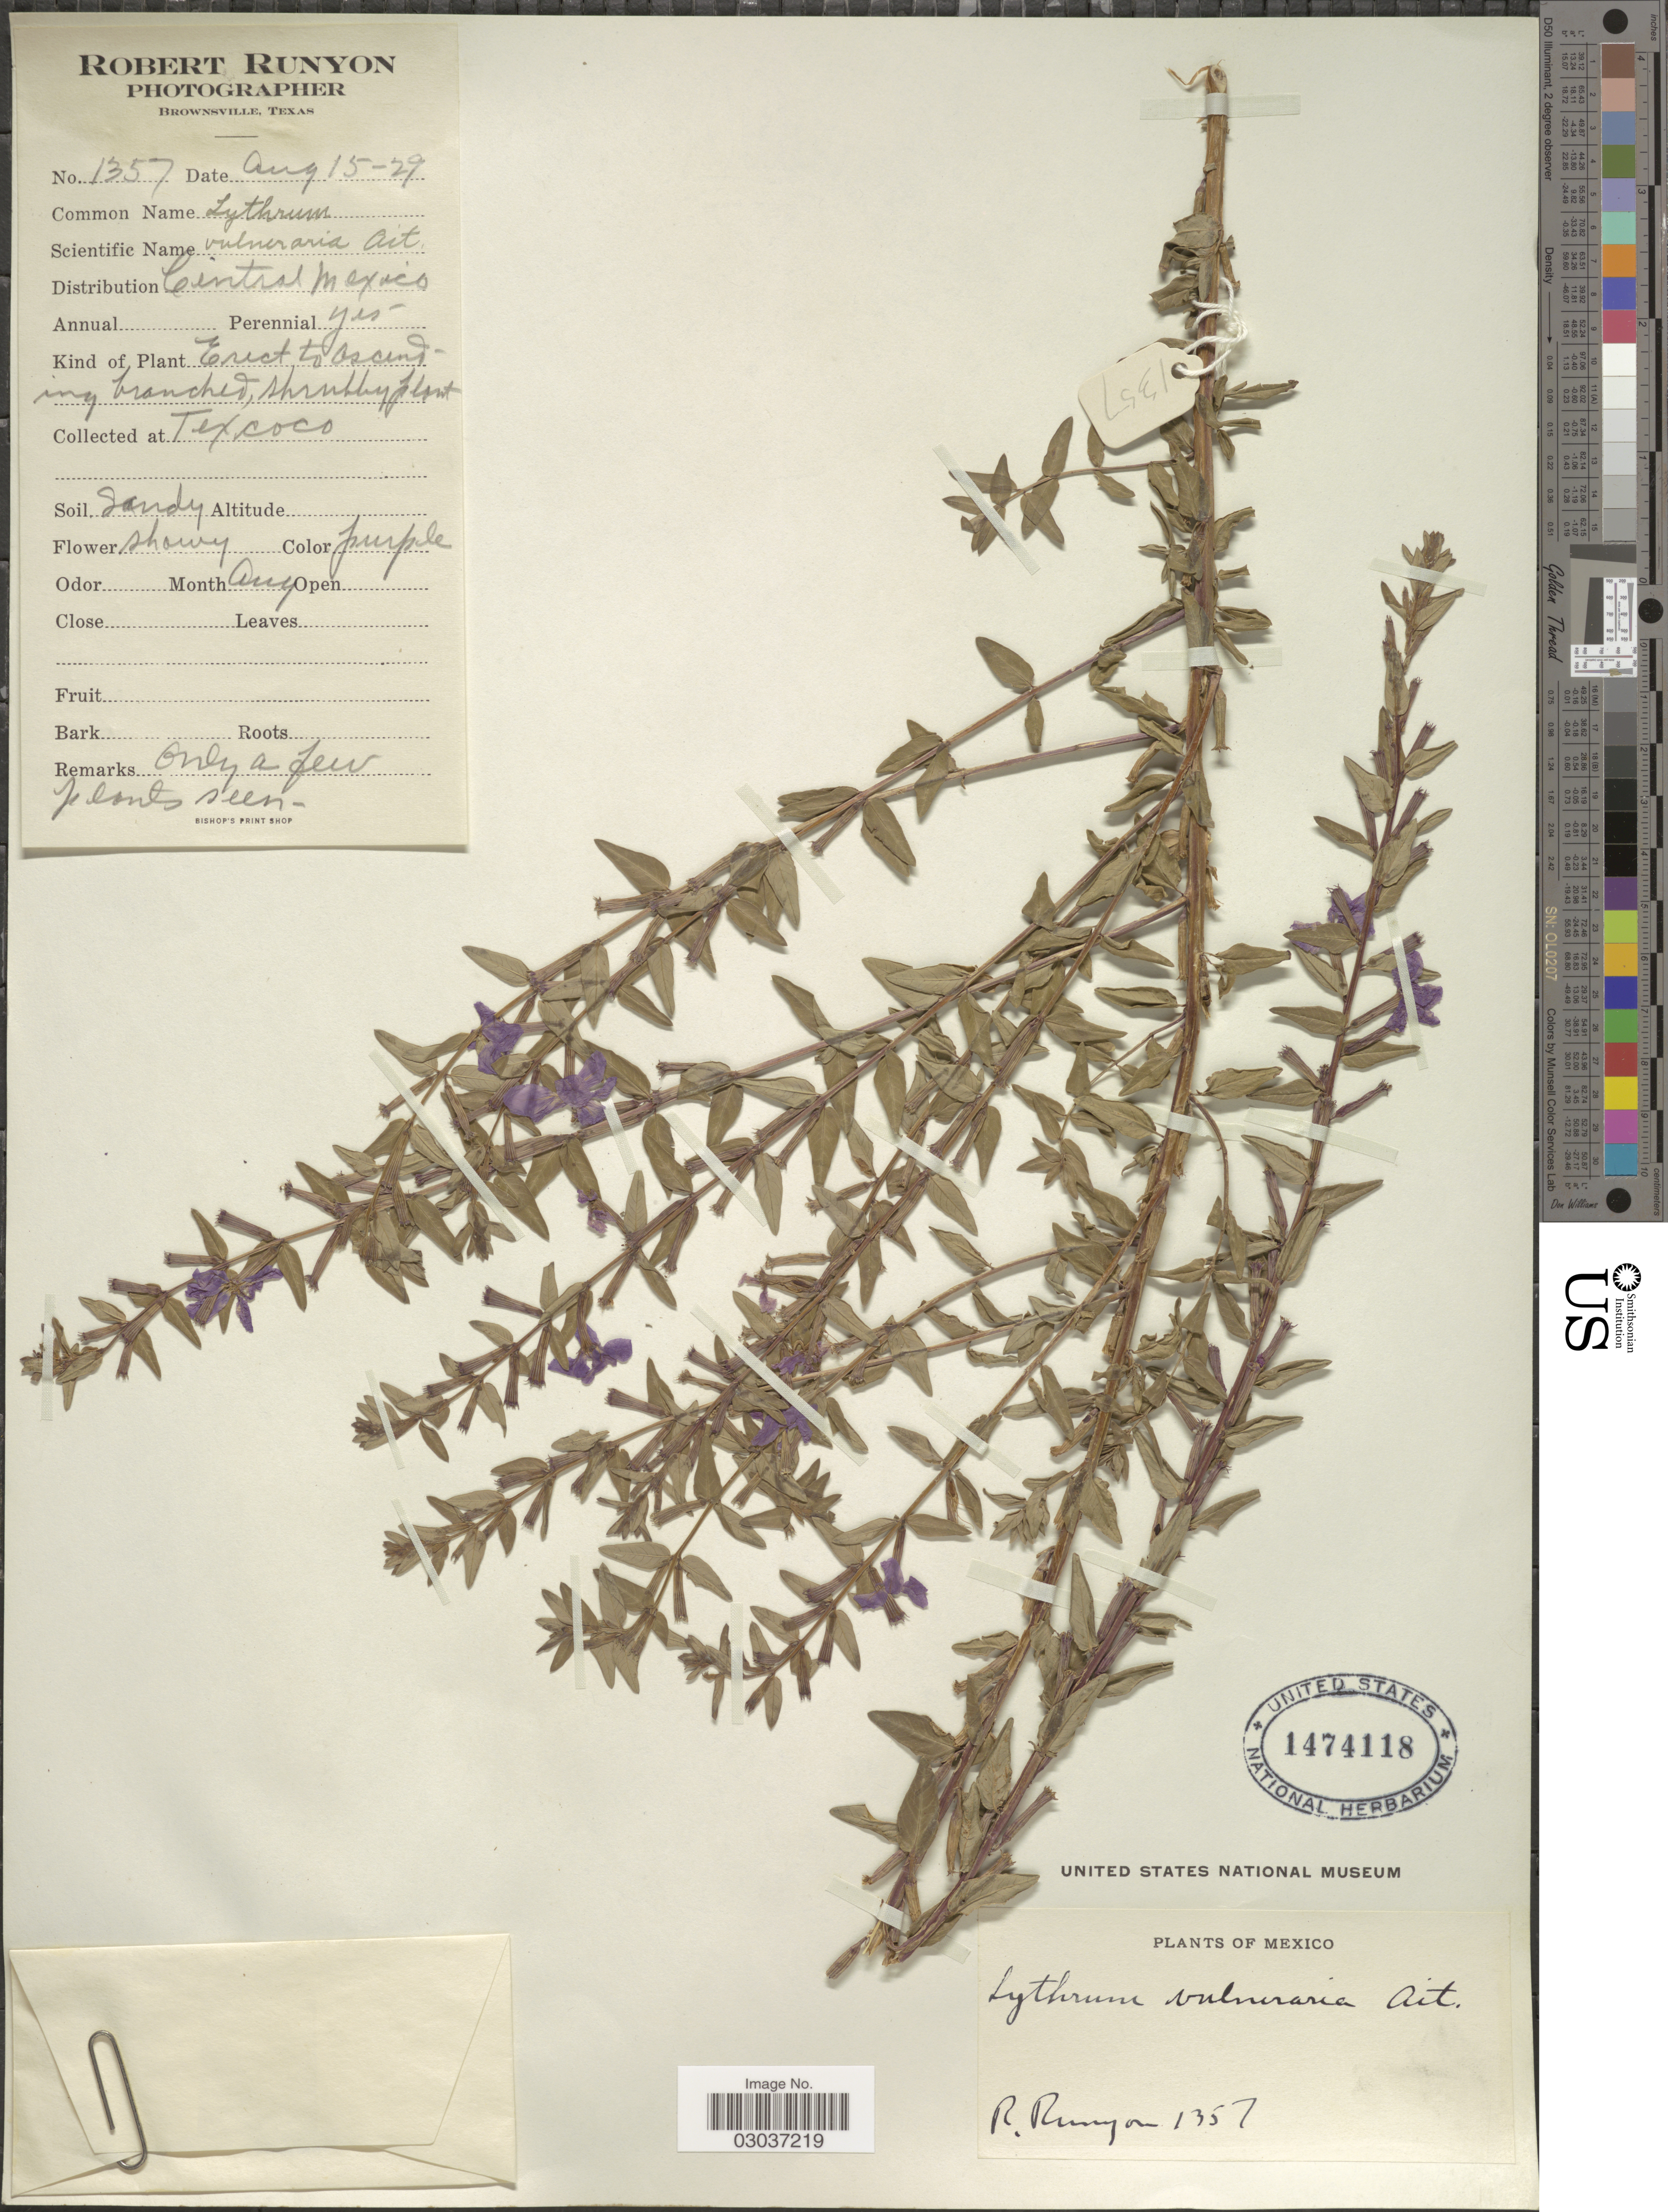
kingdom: Plantae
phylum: Tracheophyta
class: Magnoliopsida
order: Myrtales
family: Lythraceae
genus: Lythrum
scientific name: Lythrum vulneraria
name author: Aiton ex Schrank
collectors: R. Runyon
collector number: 1357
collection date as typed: Transcribed d/m/y: 15/8/29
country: Mexico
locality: Texcoco.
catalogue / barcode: US 1474118